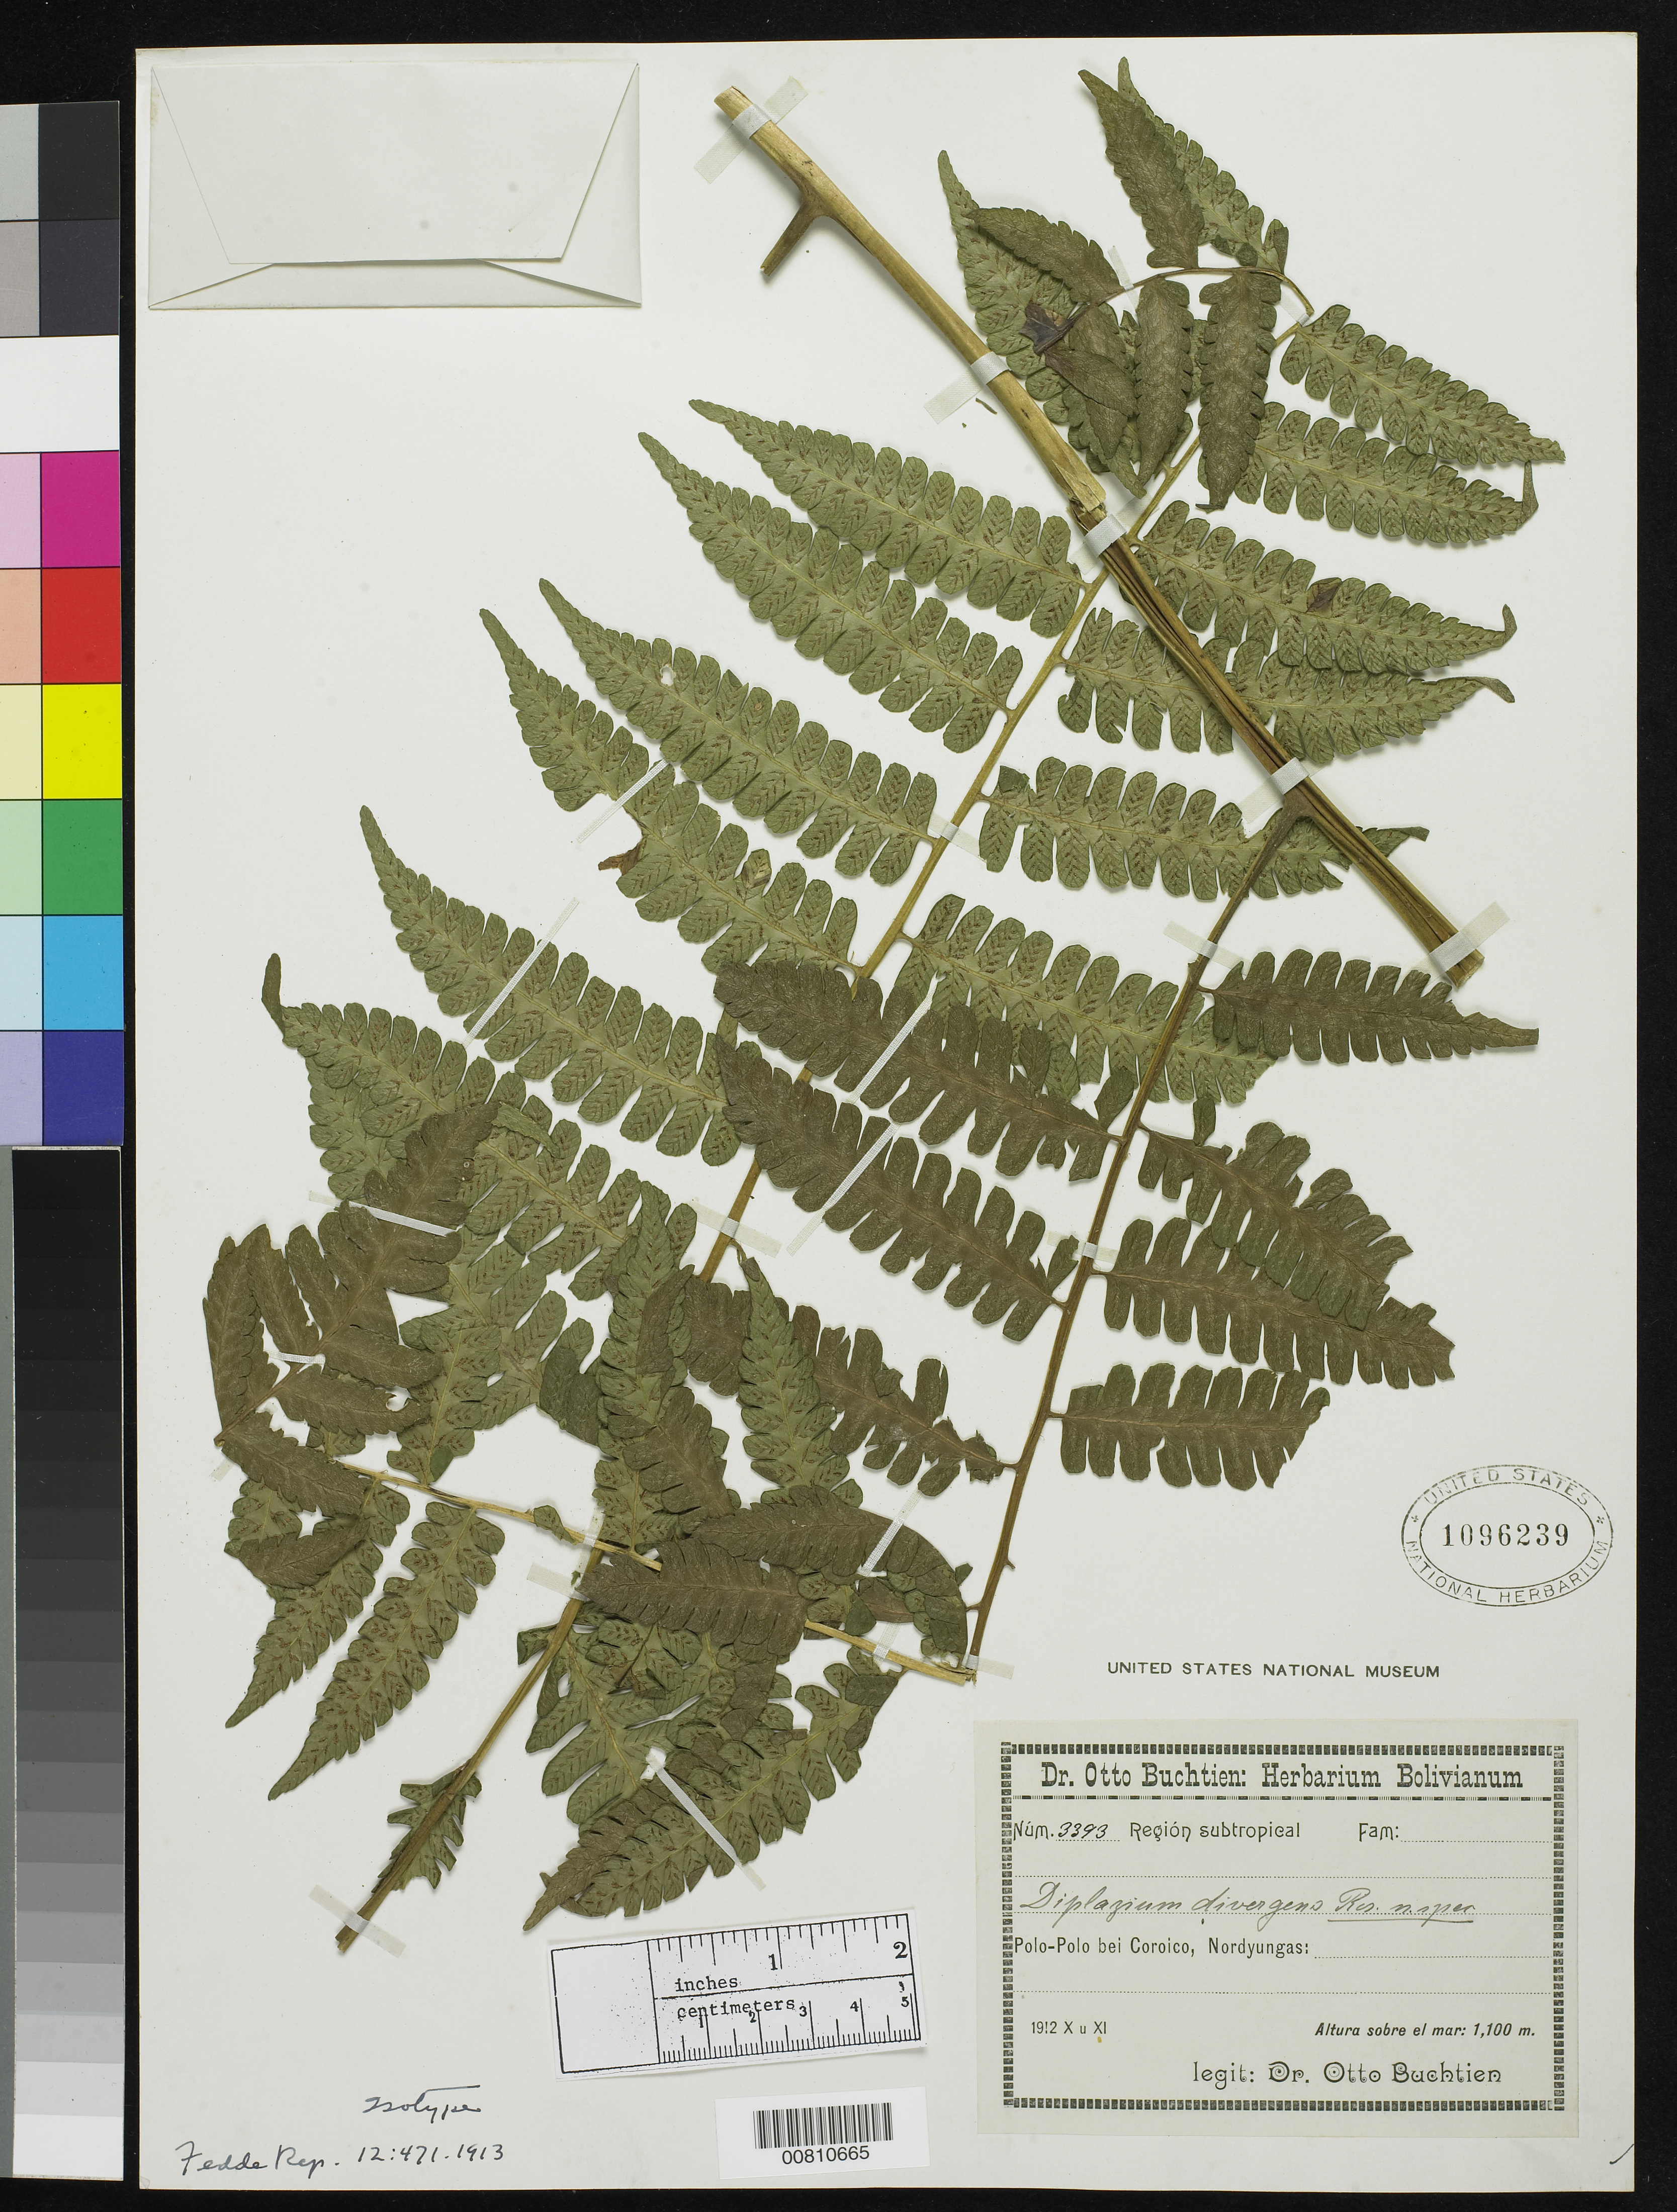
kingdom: Plantae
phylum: Tracheophyta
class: Polypodiopsida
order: Polypodiales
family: Athyriaceae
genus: Diplazium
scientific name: Diplazium divergens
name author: Rosenst.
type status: Isotype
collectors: O. Buchtien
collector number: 3393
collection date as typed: Nov 1912 to -- Nov 1912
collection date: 1912-11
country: Bolivia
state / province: La Paz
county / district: Nor Yungas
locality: Yungas, Polo-Polo prope Coroico.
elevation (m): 1100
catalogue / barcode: US 1096239